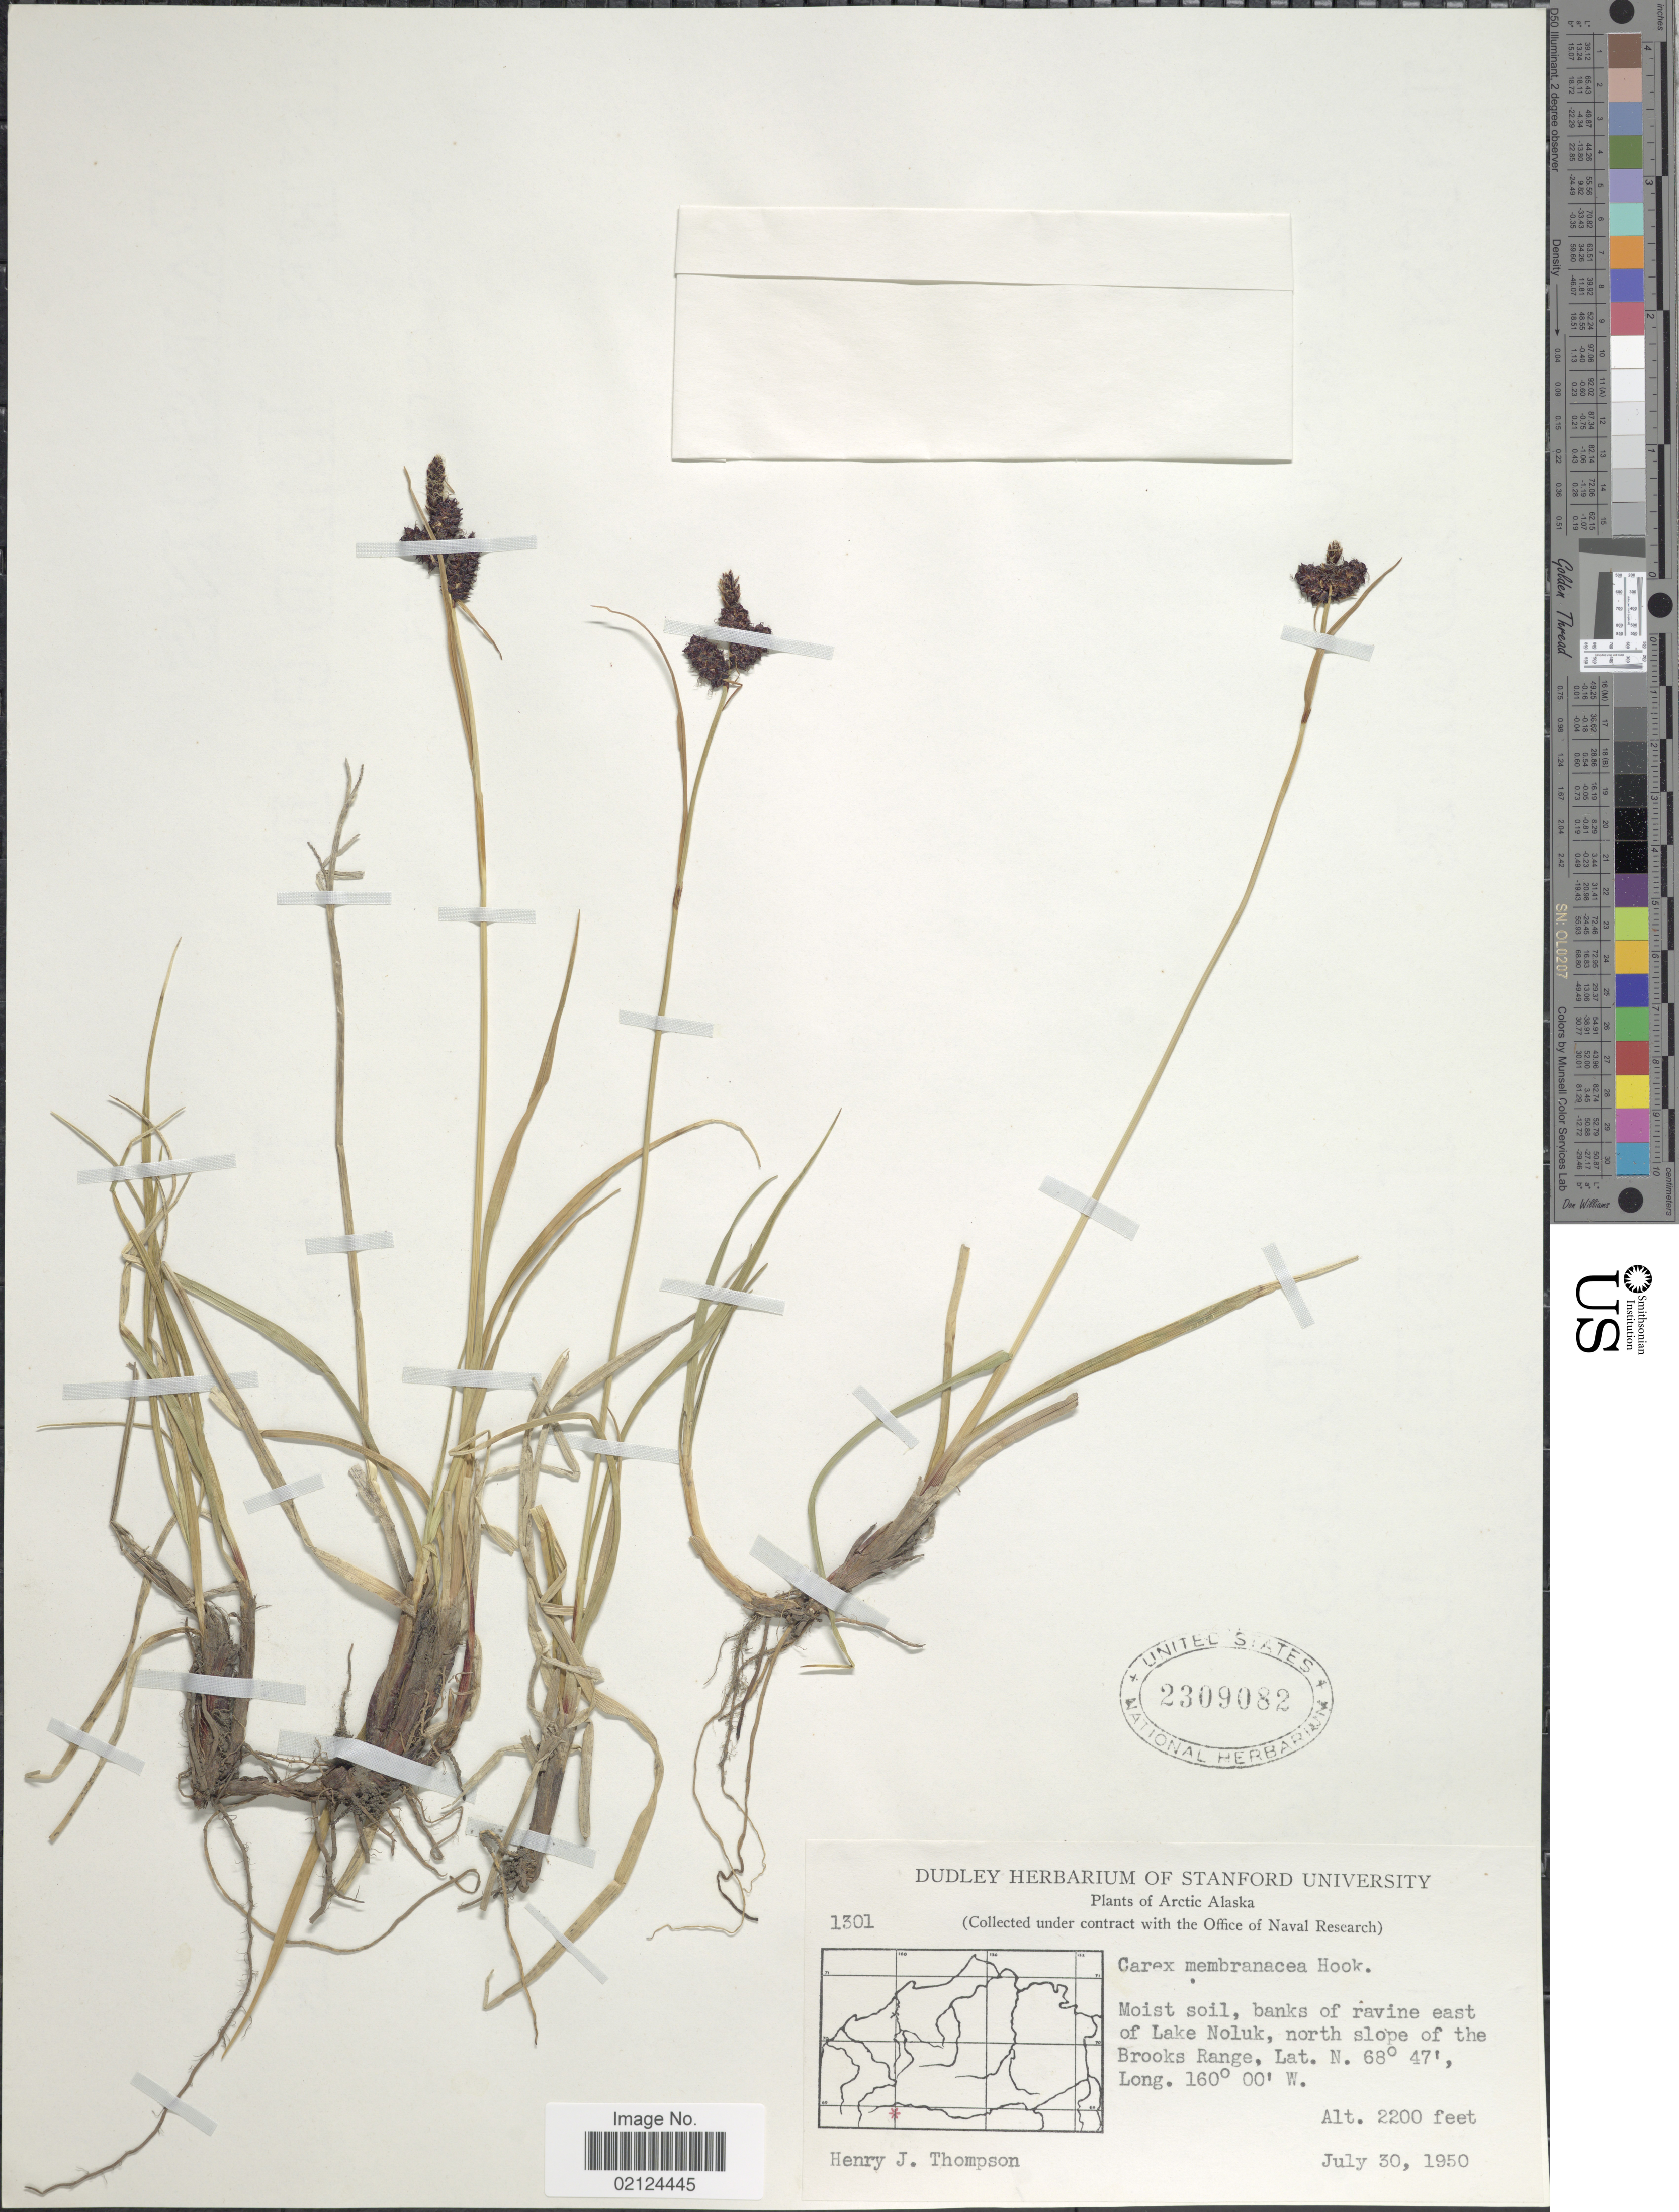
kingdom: Plantae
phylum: Tracheophyta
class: Liliopsida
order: Poales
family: Cyperaceae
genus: Carex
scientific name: Carex membranacea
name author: Hook.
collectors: H. J. Thompson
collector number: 1301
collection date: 1950-07-30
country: United States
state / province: Alaska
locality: Arctic Alaska, Moist soil, banks of ravine east of Lake Noluk, north slope of the Brooks Range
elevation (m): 671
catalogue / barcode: US 2309082